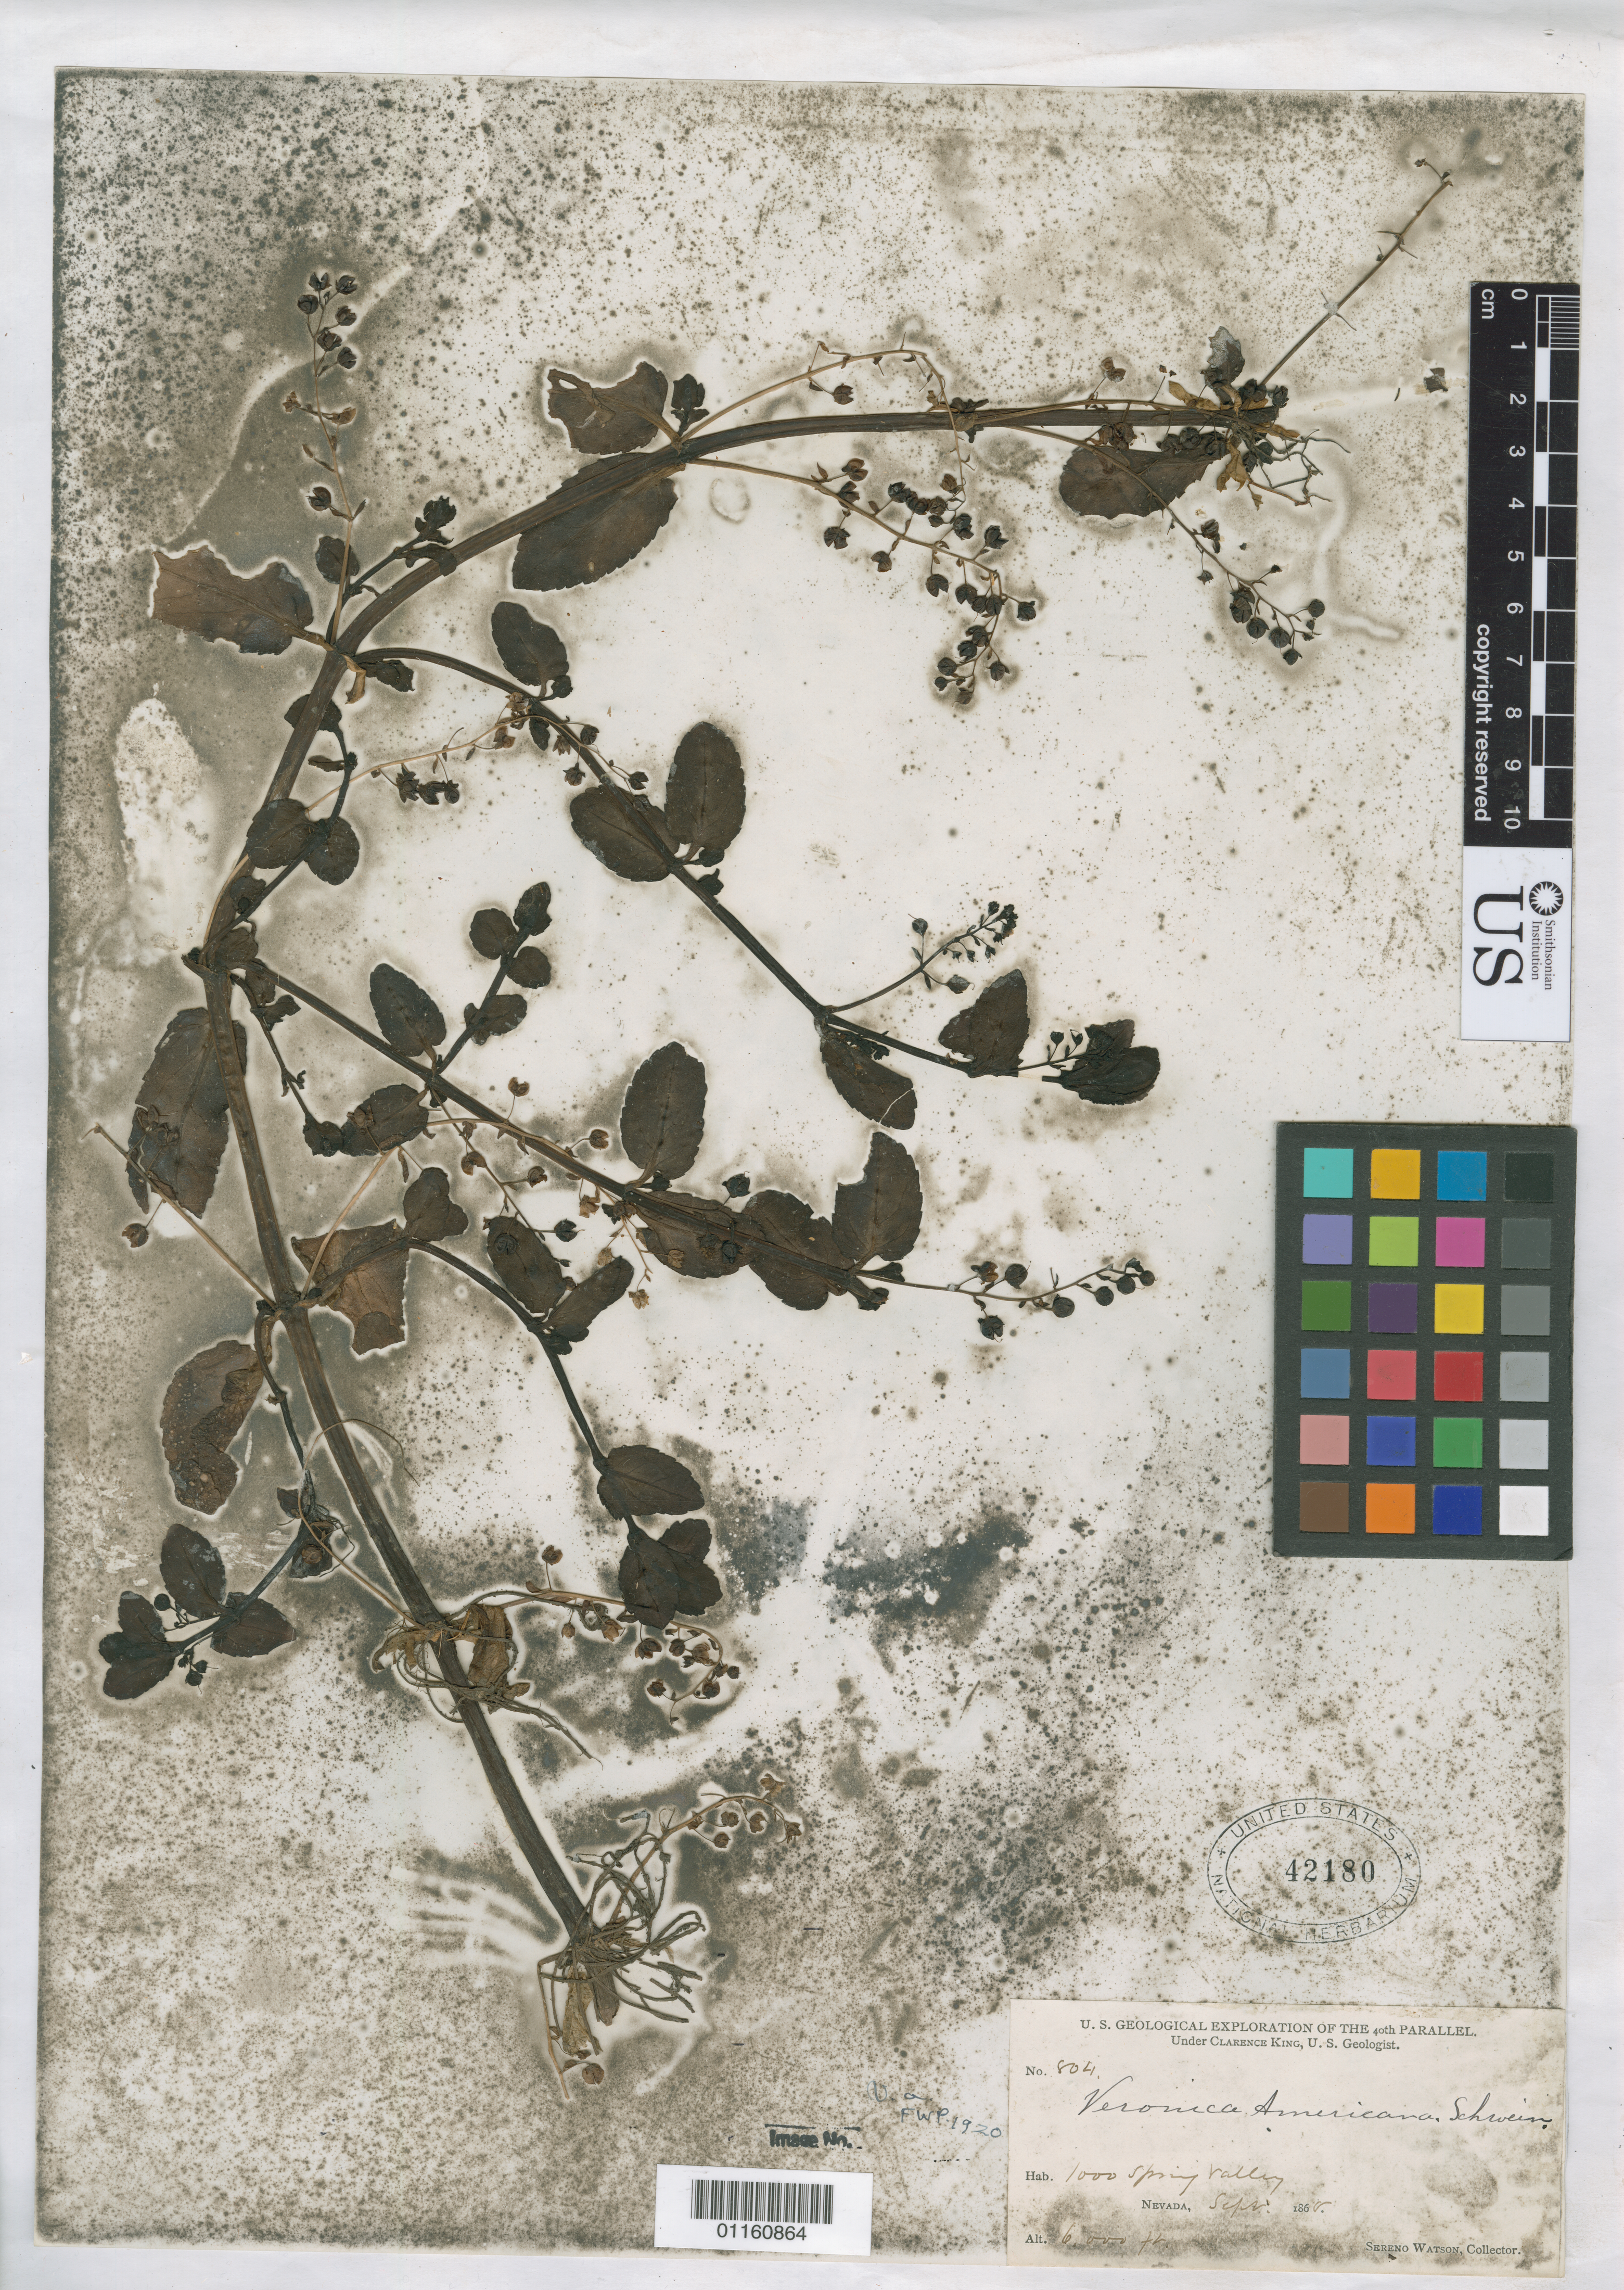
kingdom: Plantae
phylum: Tracheophyta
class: Magnoliopsida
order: Lamiales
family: Plantaginaceae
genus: Veronica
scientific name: Veronica americana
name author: Schwein. ex Benth.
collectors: S. Watson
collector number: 804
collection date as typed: Sep 1868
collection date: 1868-09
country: United States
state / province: Nevada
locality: Spring Valley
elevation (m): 1829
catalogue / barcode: US 42180